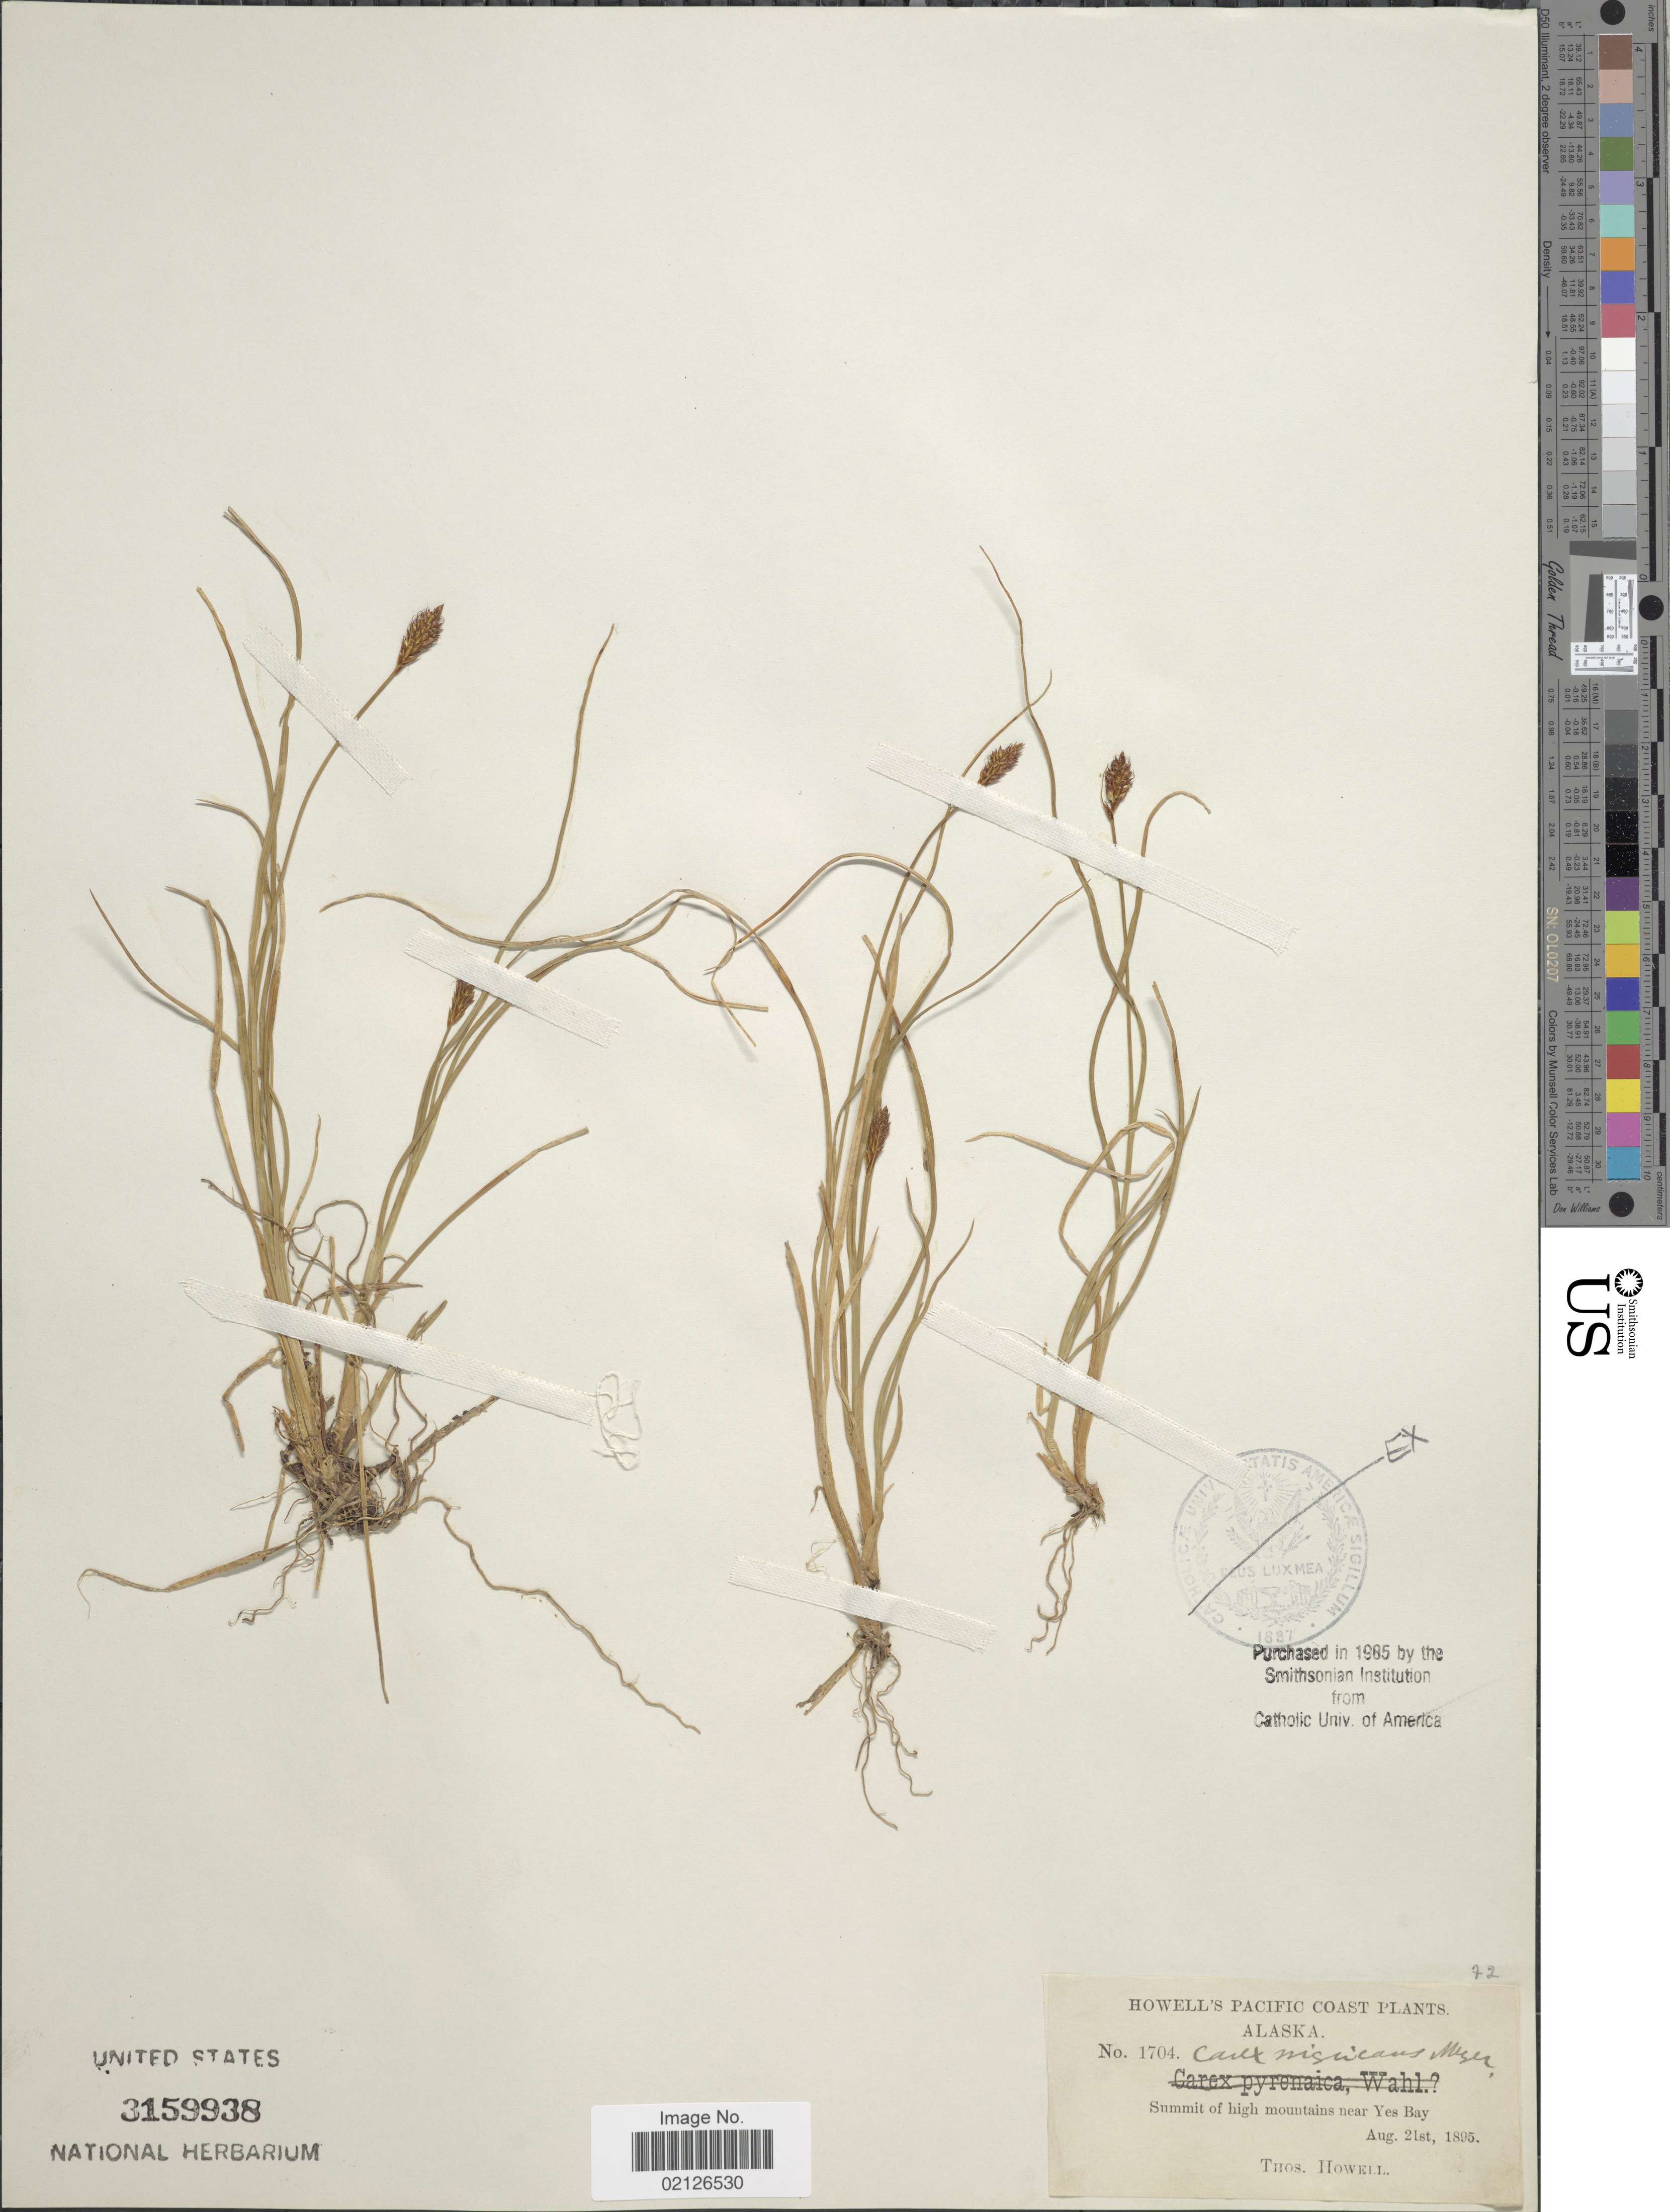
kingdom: Plantae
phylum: Tracheophyta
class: Liliopsida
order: Poales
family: Cyperaceae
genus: Carex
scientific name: Carex nigricans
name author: C.A. Mey.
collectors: T. Howell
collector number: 1704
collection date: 1895-08-21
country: United States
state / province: Alaska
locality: Pacific Coast, summit of high mountains near Yes Bay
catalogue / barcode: US 3159938